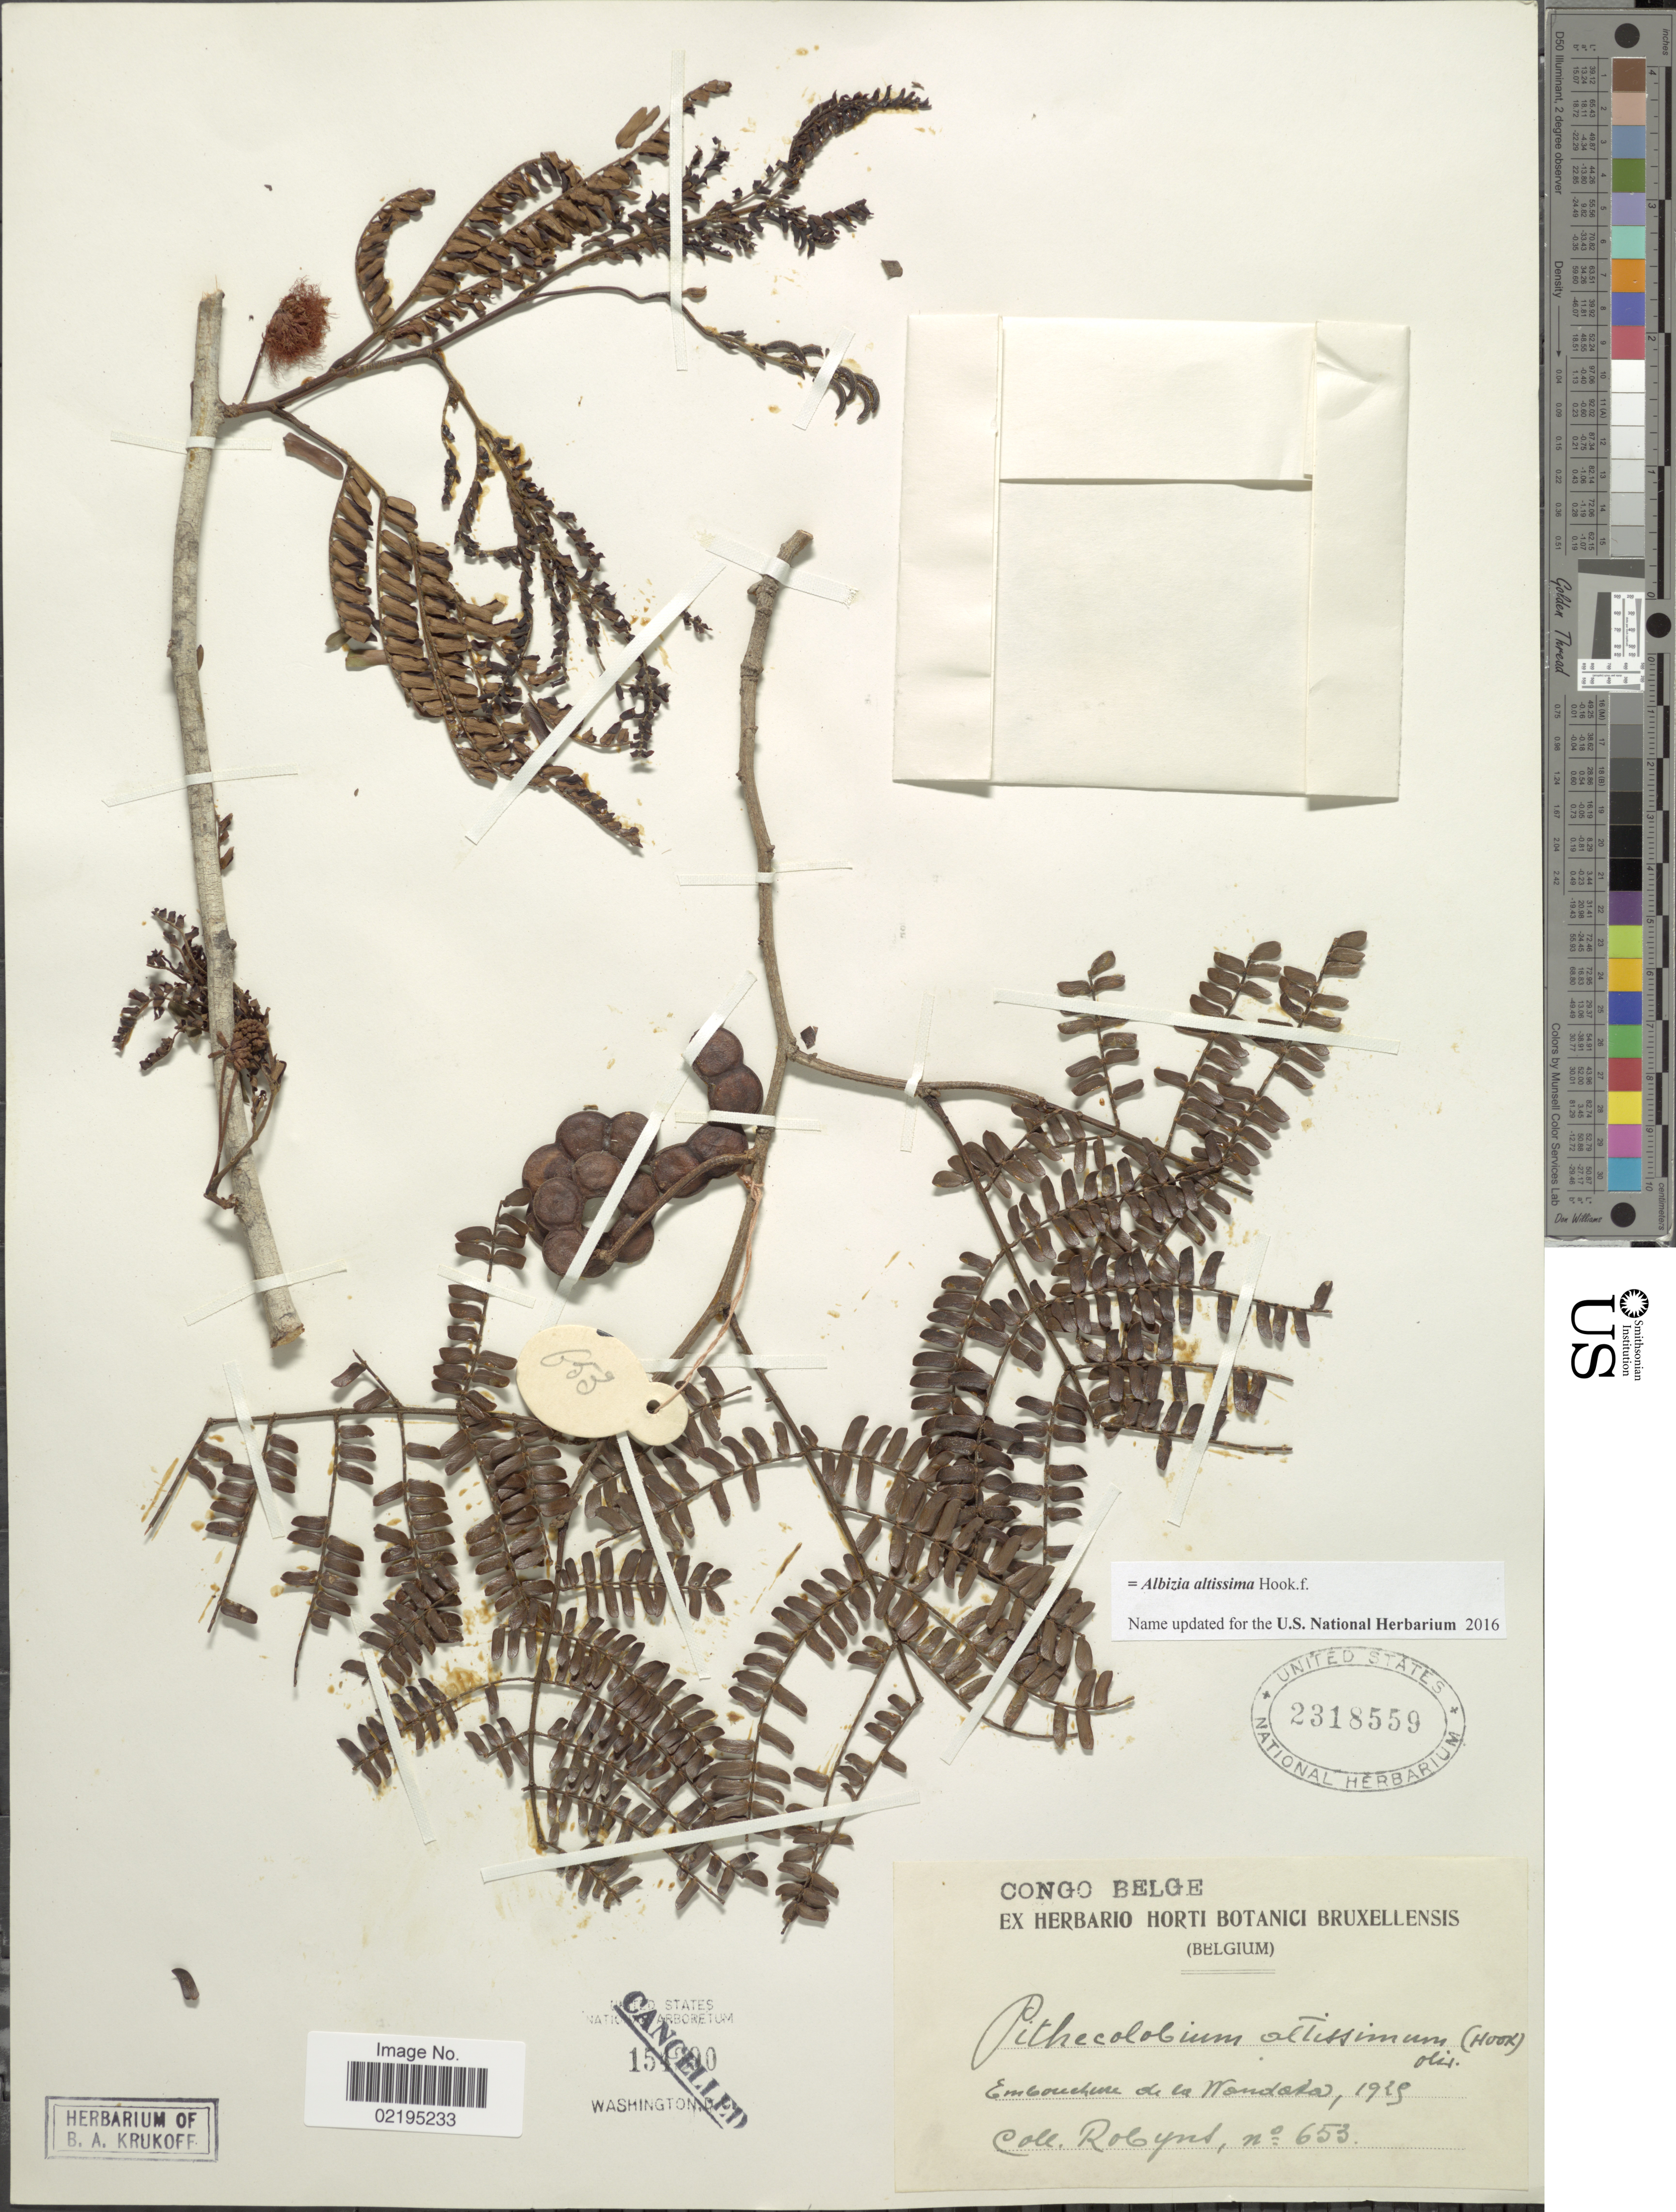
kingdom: Plantae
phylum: Tracheophyta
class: Magnoliopsida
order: Fabales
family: Fabaceae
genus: Osodendron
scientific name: Osodendron altissimum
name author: (Hook. f.) Koenen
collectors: -. Robyns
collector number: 653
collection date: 1929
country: Congo, Democratic Republic of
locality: Congo Belge, Embouchure de la Mondata [interpreted]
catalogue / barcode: US 2318559